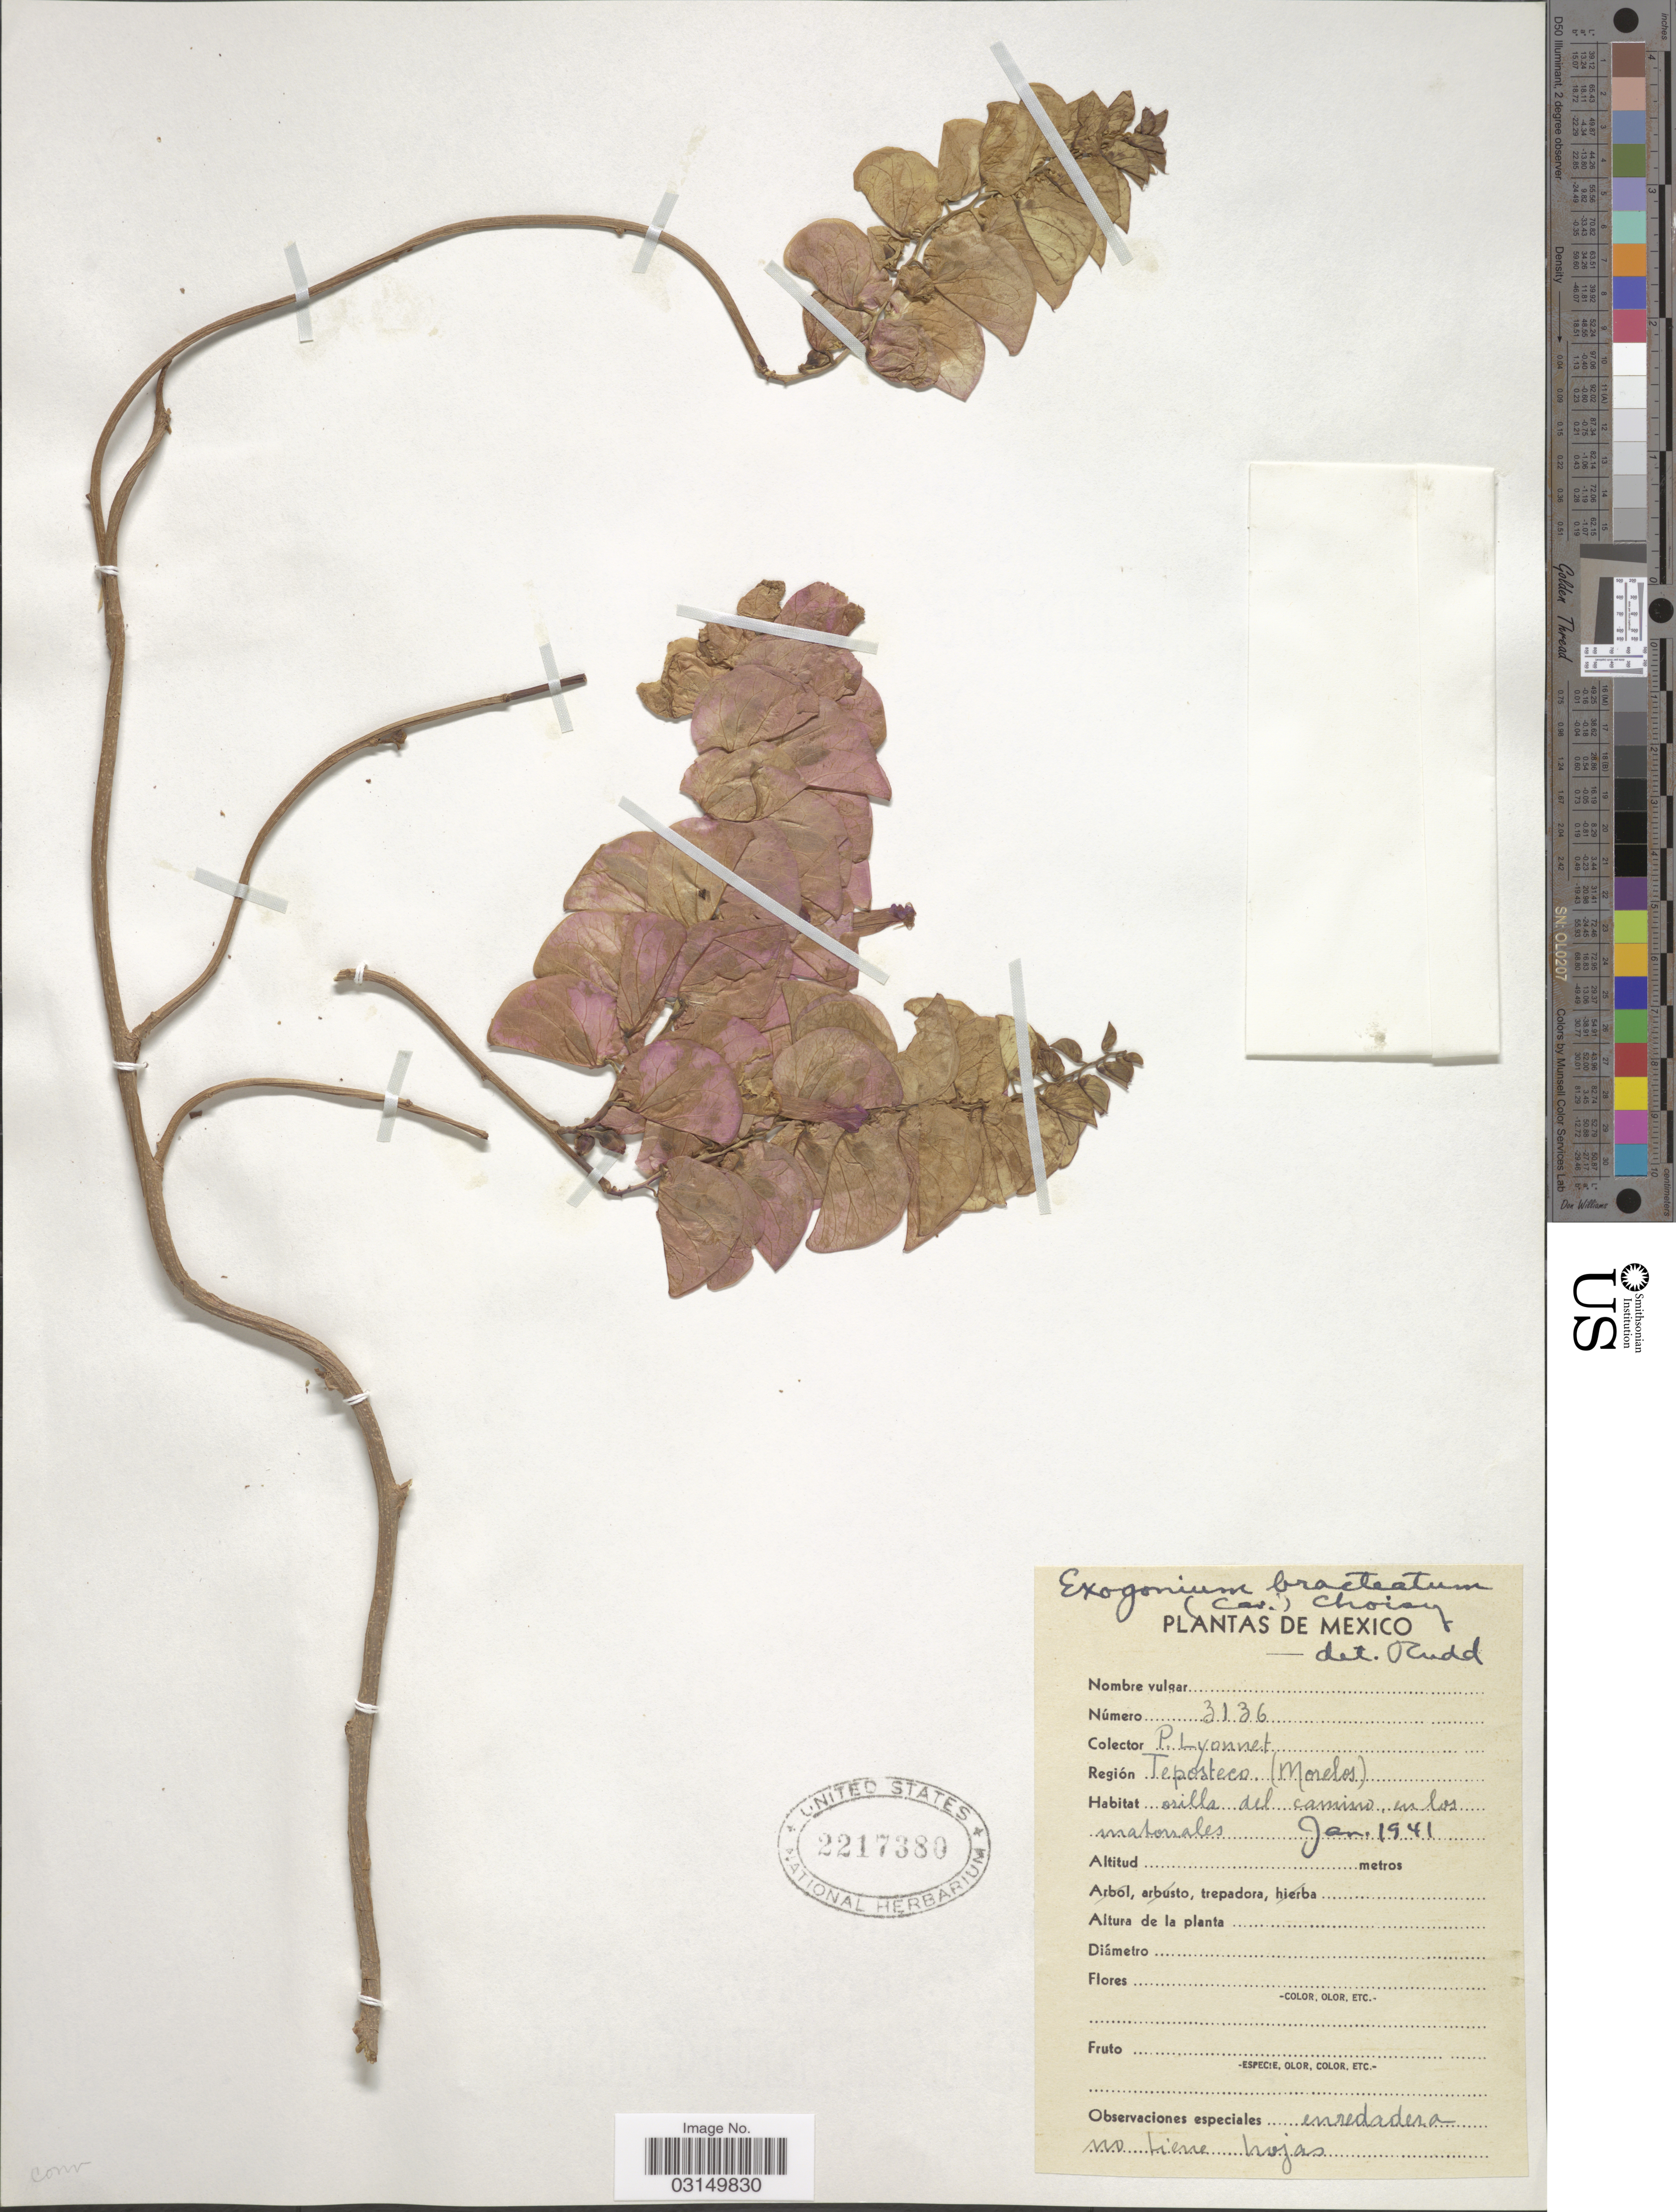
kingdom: Plantae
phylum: Tracheophyta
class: Magnoliopsida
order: Solanales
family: Convolvulaceae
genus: Ipomoea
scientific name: Ipomoea bracteata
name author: Cav.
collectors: P. Lyonnet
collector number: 3136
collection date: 1941-01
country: Mexico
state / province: Morelos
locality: Región Teposteco (Morelos) orilla del camino en los matorrales.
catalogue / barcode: US 2217380